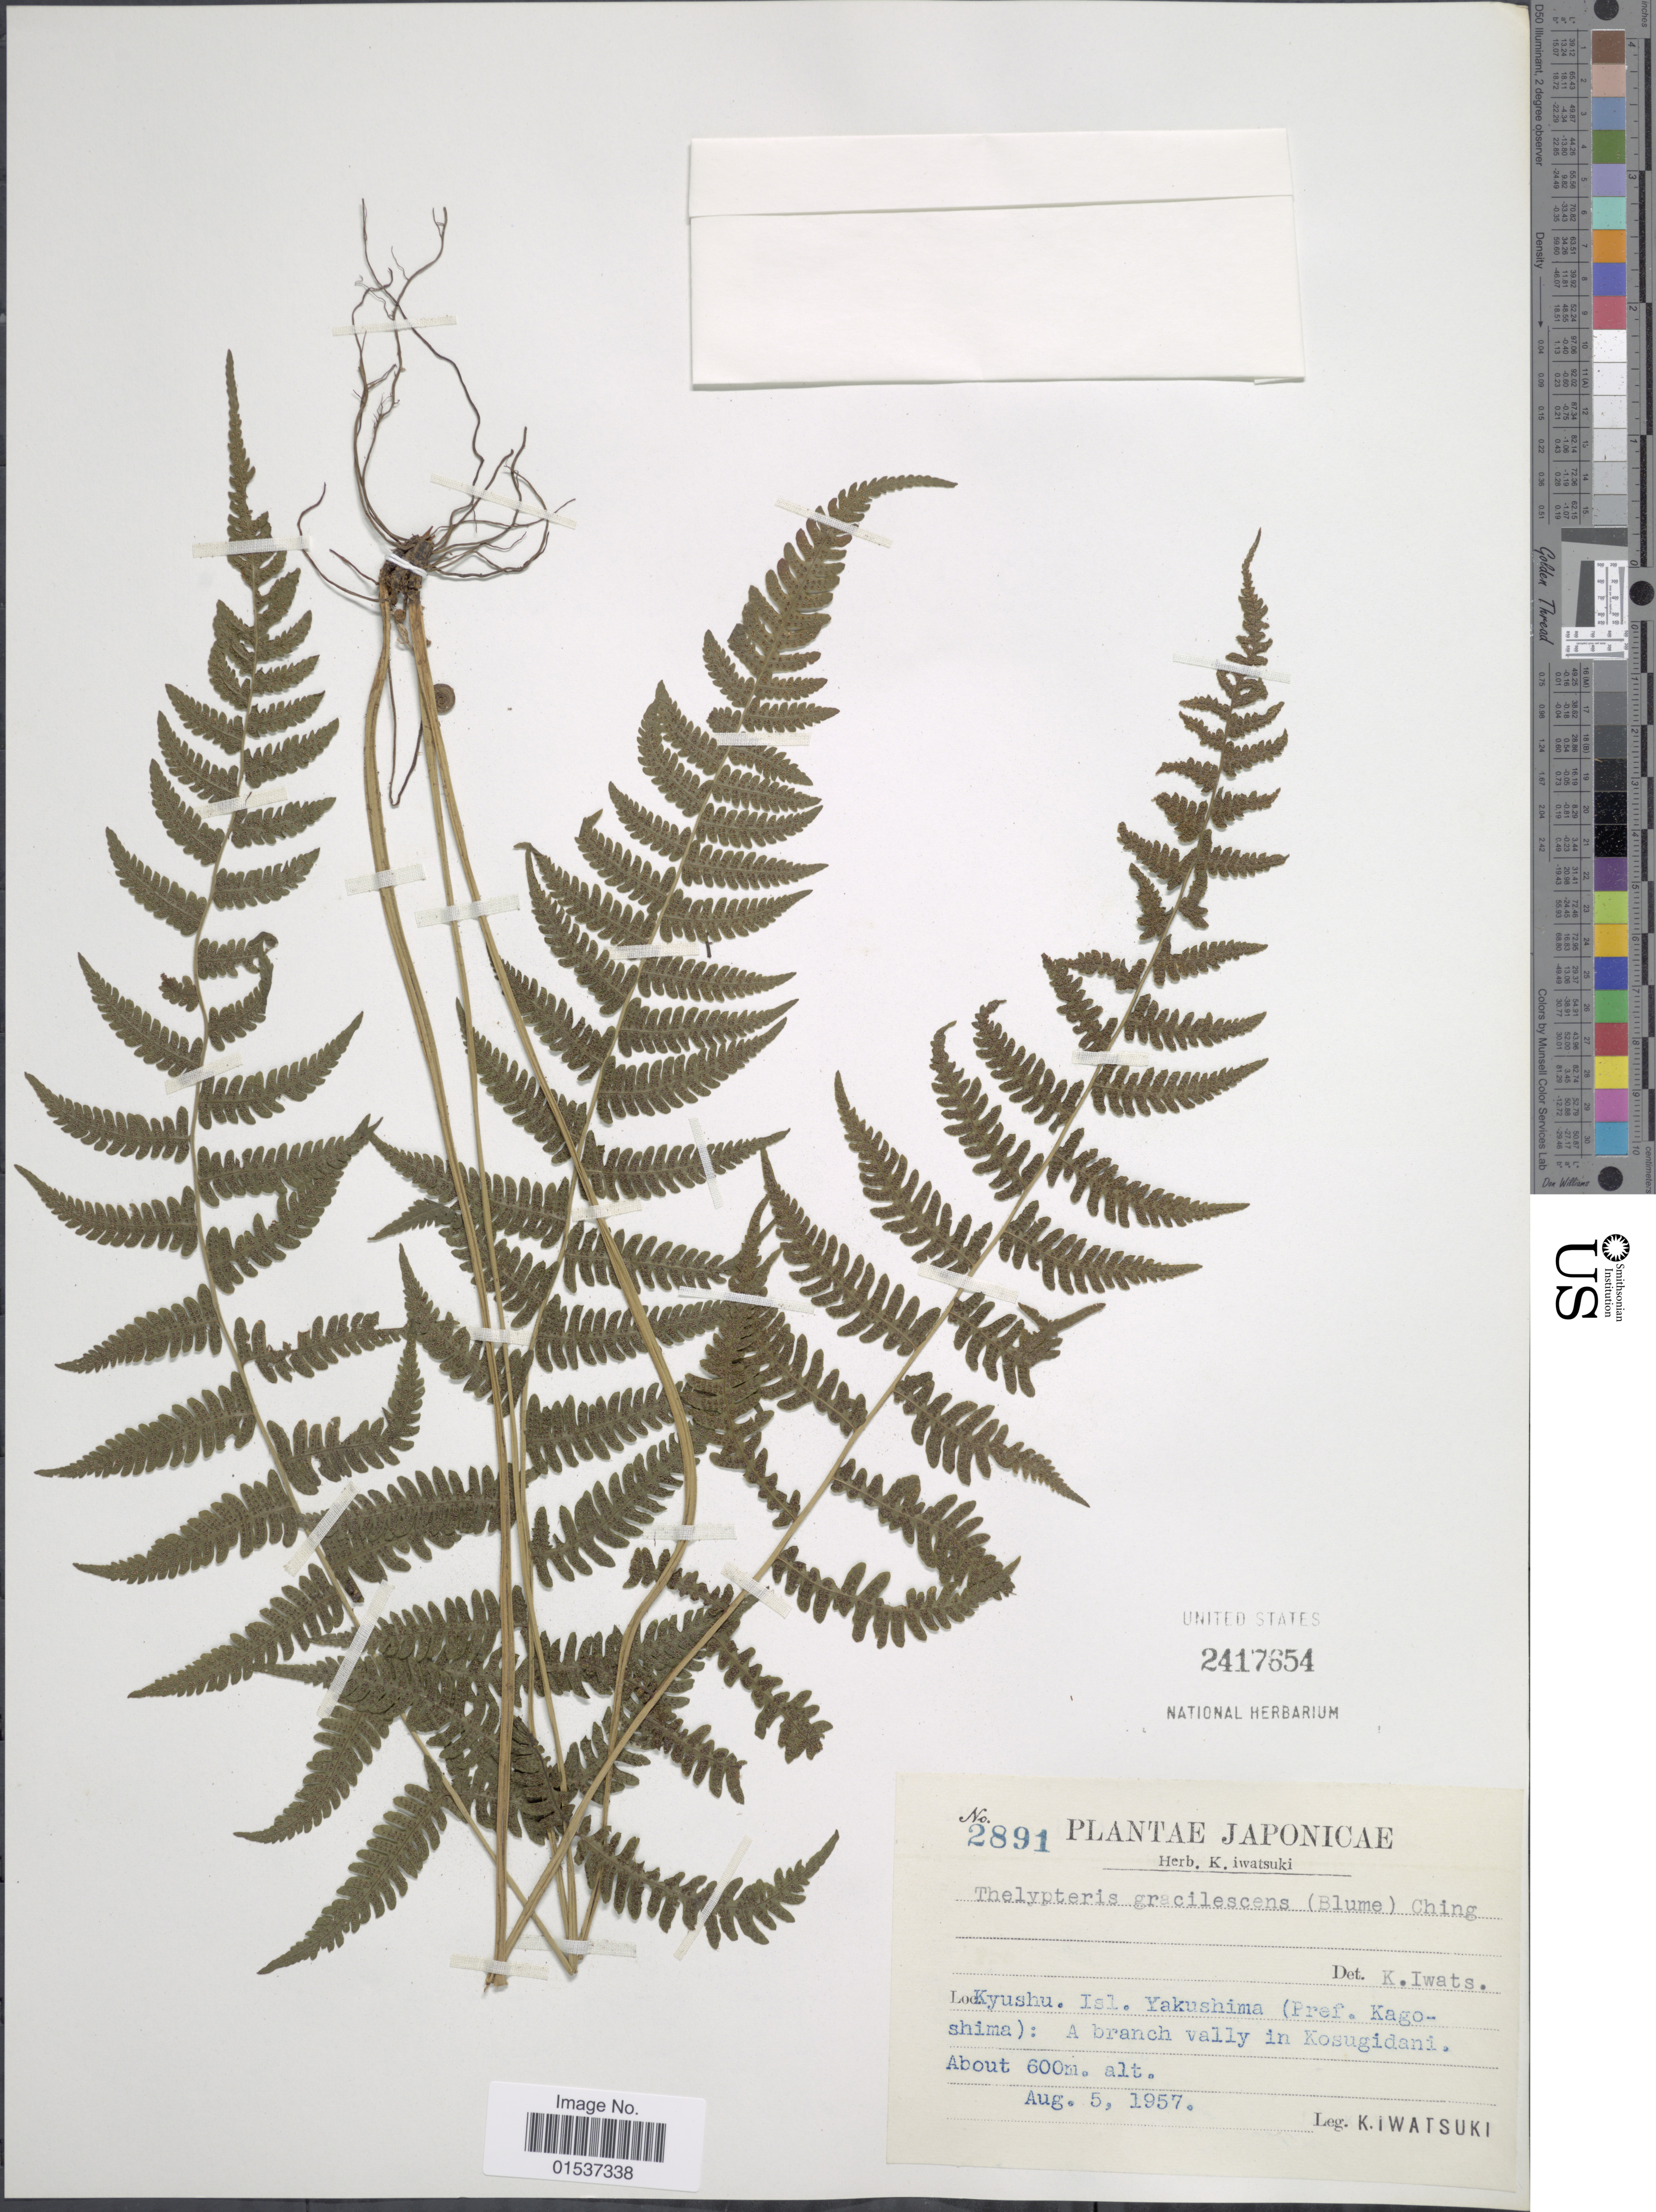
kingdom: Plantae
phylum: Tracheophyta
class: Polypodiopsida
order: Polypodiales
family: Thelypteridaceae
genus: Metathelypteris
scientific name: Metathelypteris gracilescens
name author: (Blume) Ching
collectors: K. Iwatsuki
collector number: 2891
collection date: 1957-08-05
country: Japan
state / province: Kagosima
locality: Japonicae, Kyushu. Isl. Yakushima (Pref. Kagoshima).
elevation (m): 600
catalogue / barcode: US 2417654